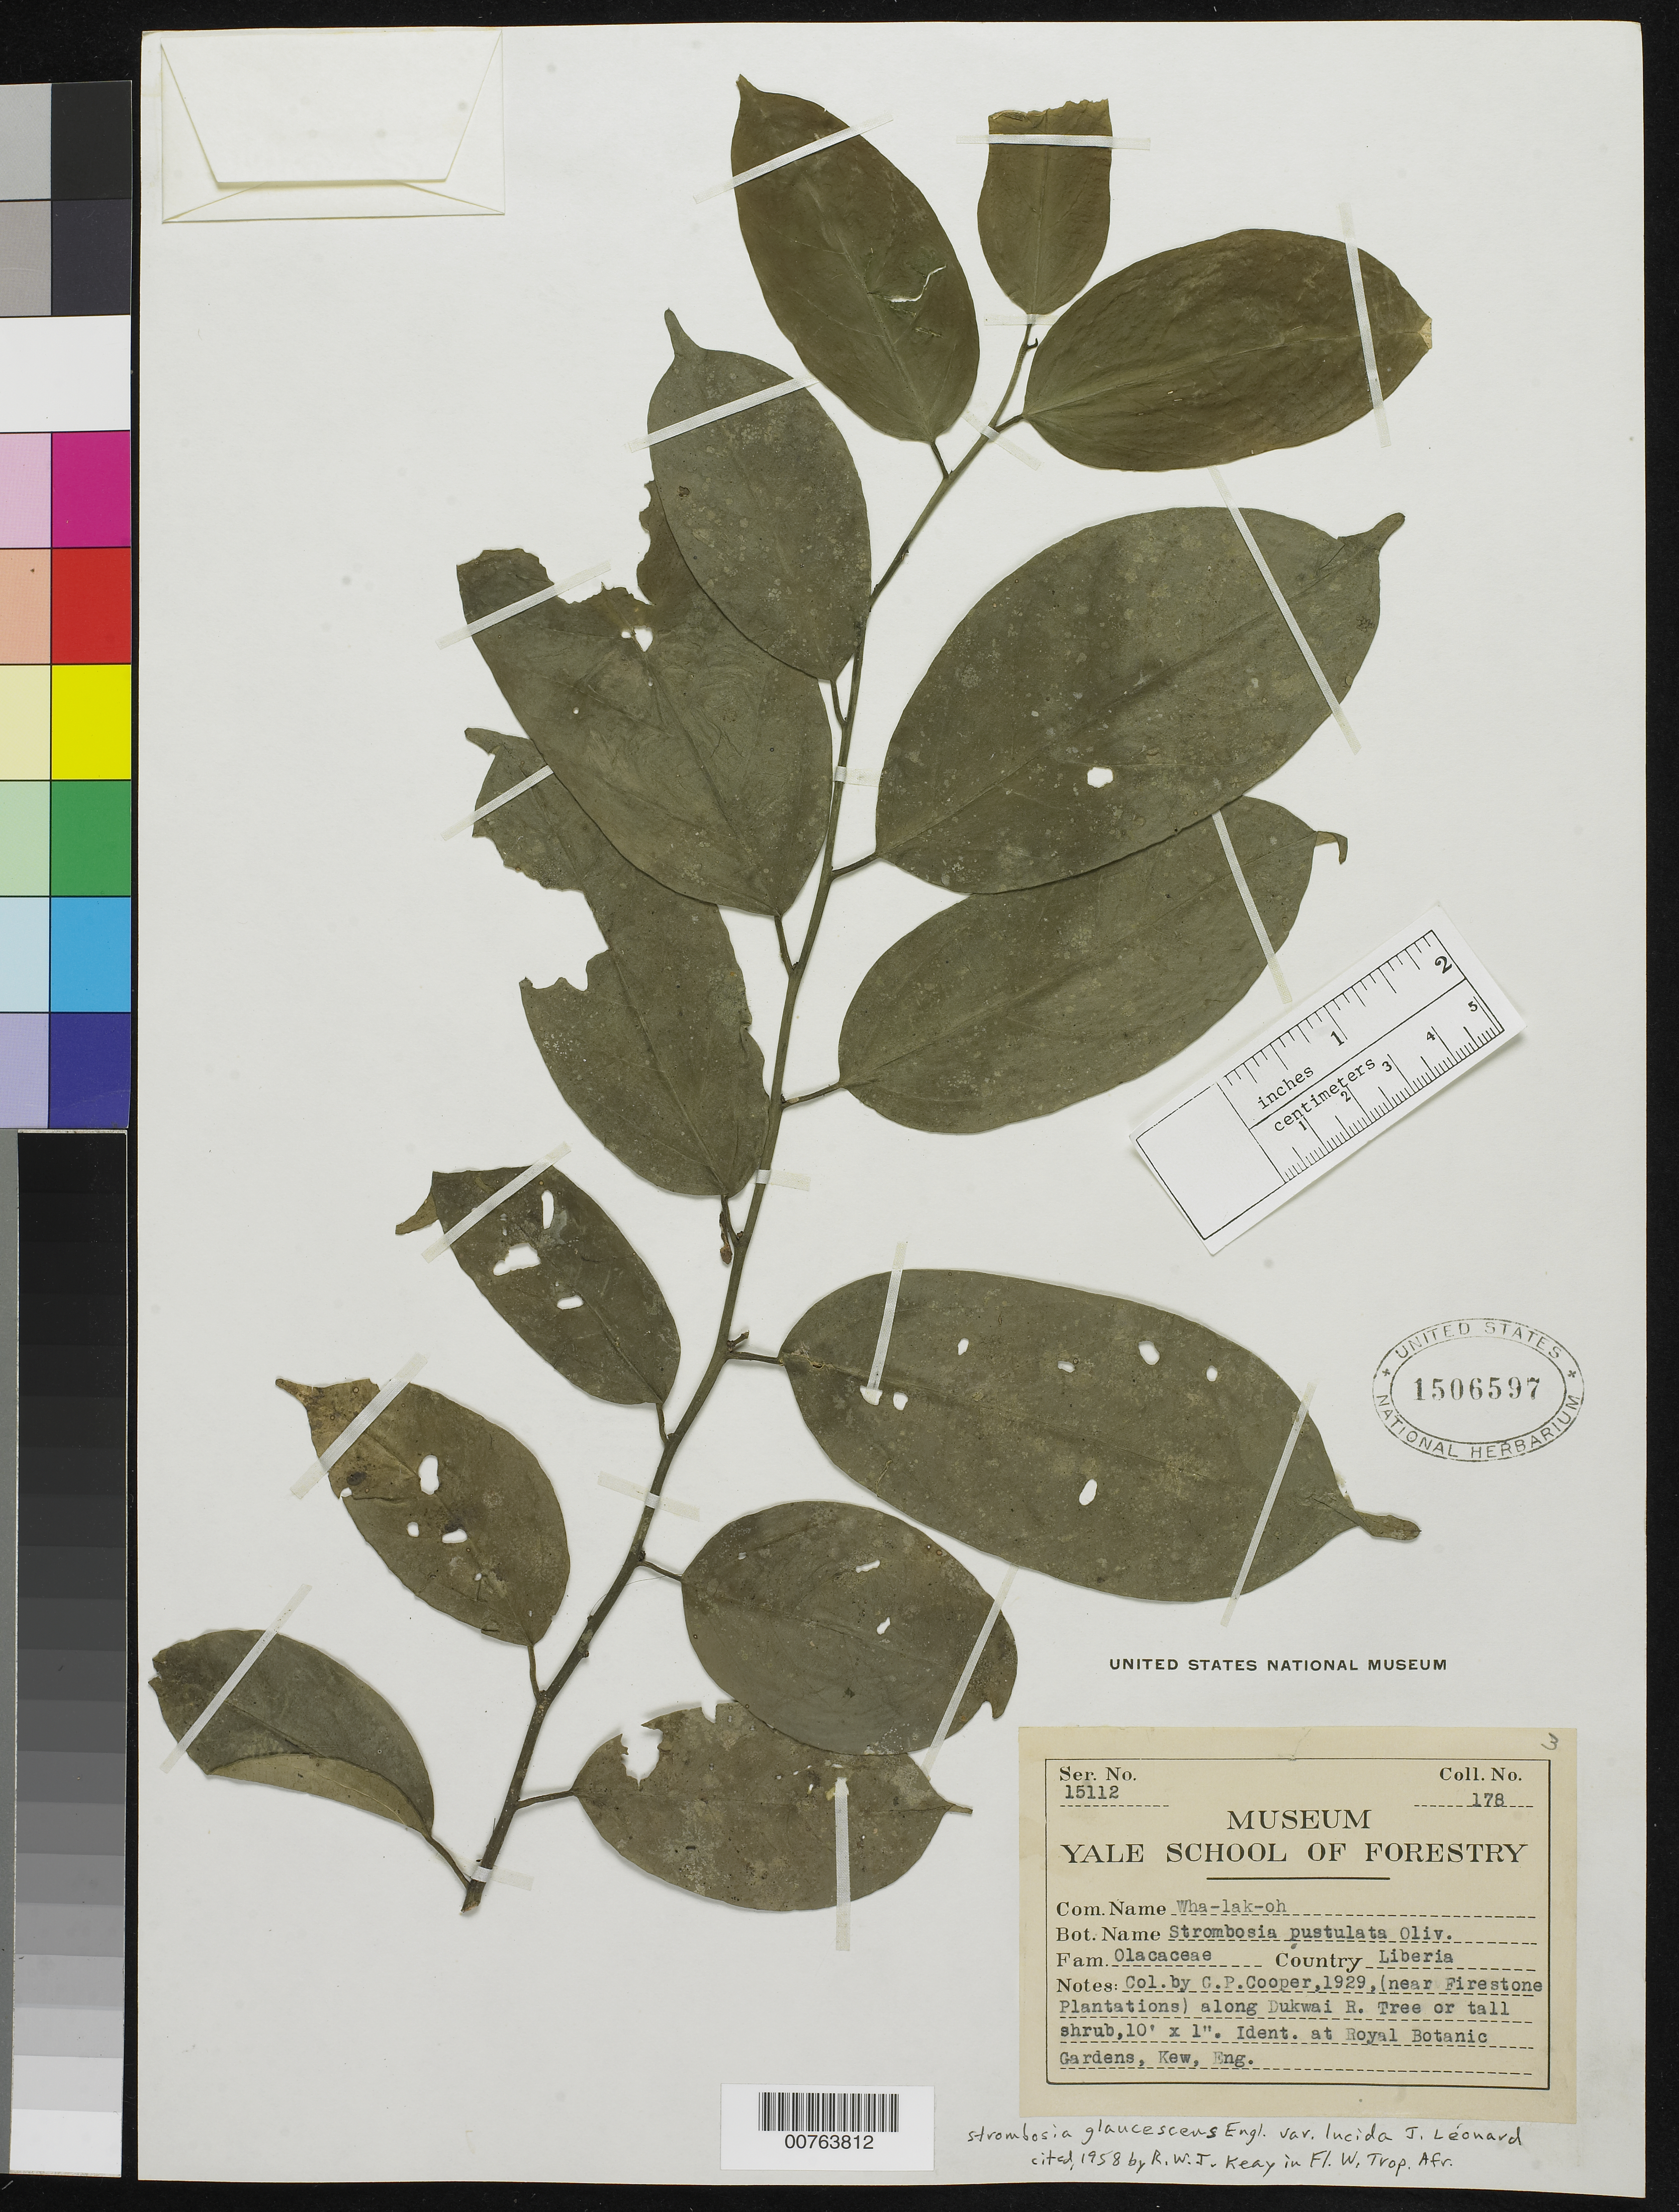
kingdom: Plantae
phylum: Tracheophyta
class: Magnoliopsida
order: Santalales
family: Strombosiaceae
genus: Strombosia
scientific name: Strombosia glaucescens var. lucida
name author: Engl.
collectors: G. Cooper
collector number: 178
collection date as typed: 1929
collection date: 1929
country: Liberia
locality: (near Firestone Plantations) along Dukwai River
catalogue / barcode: US 1506597